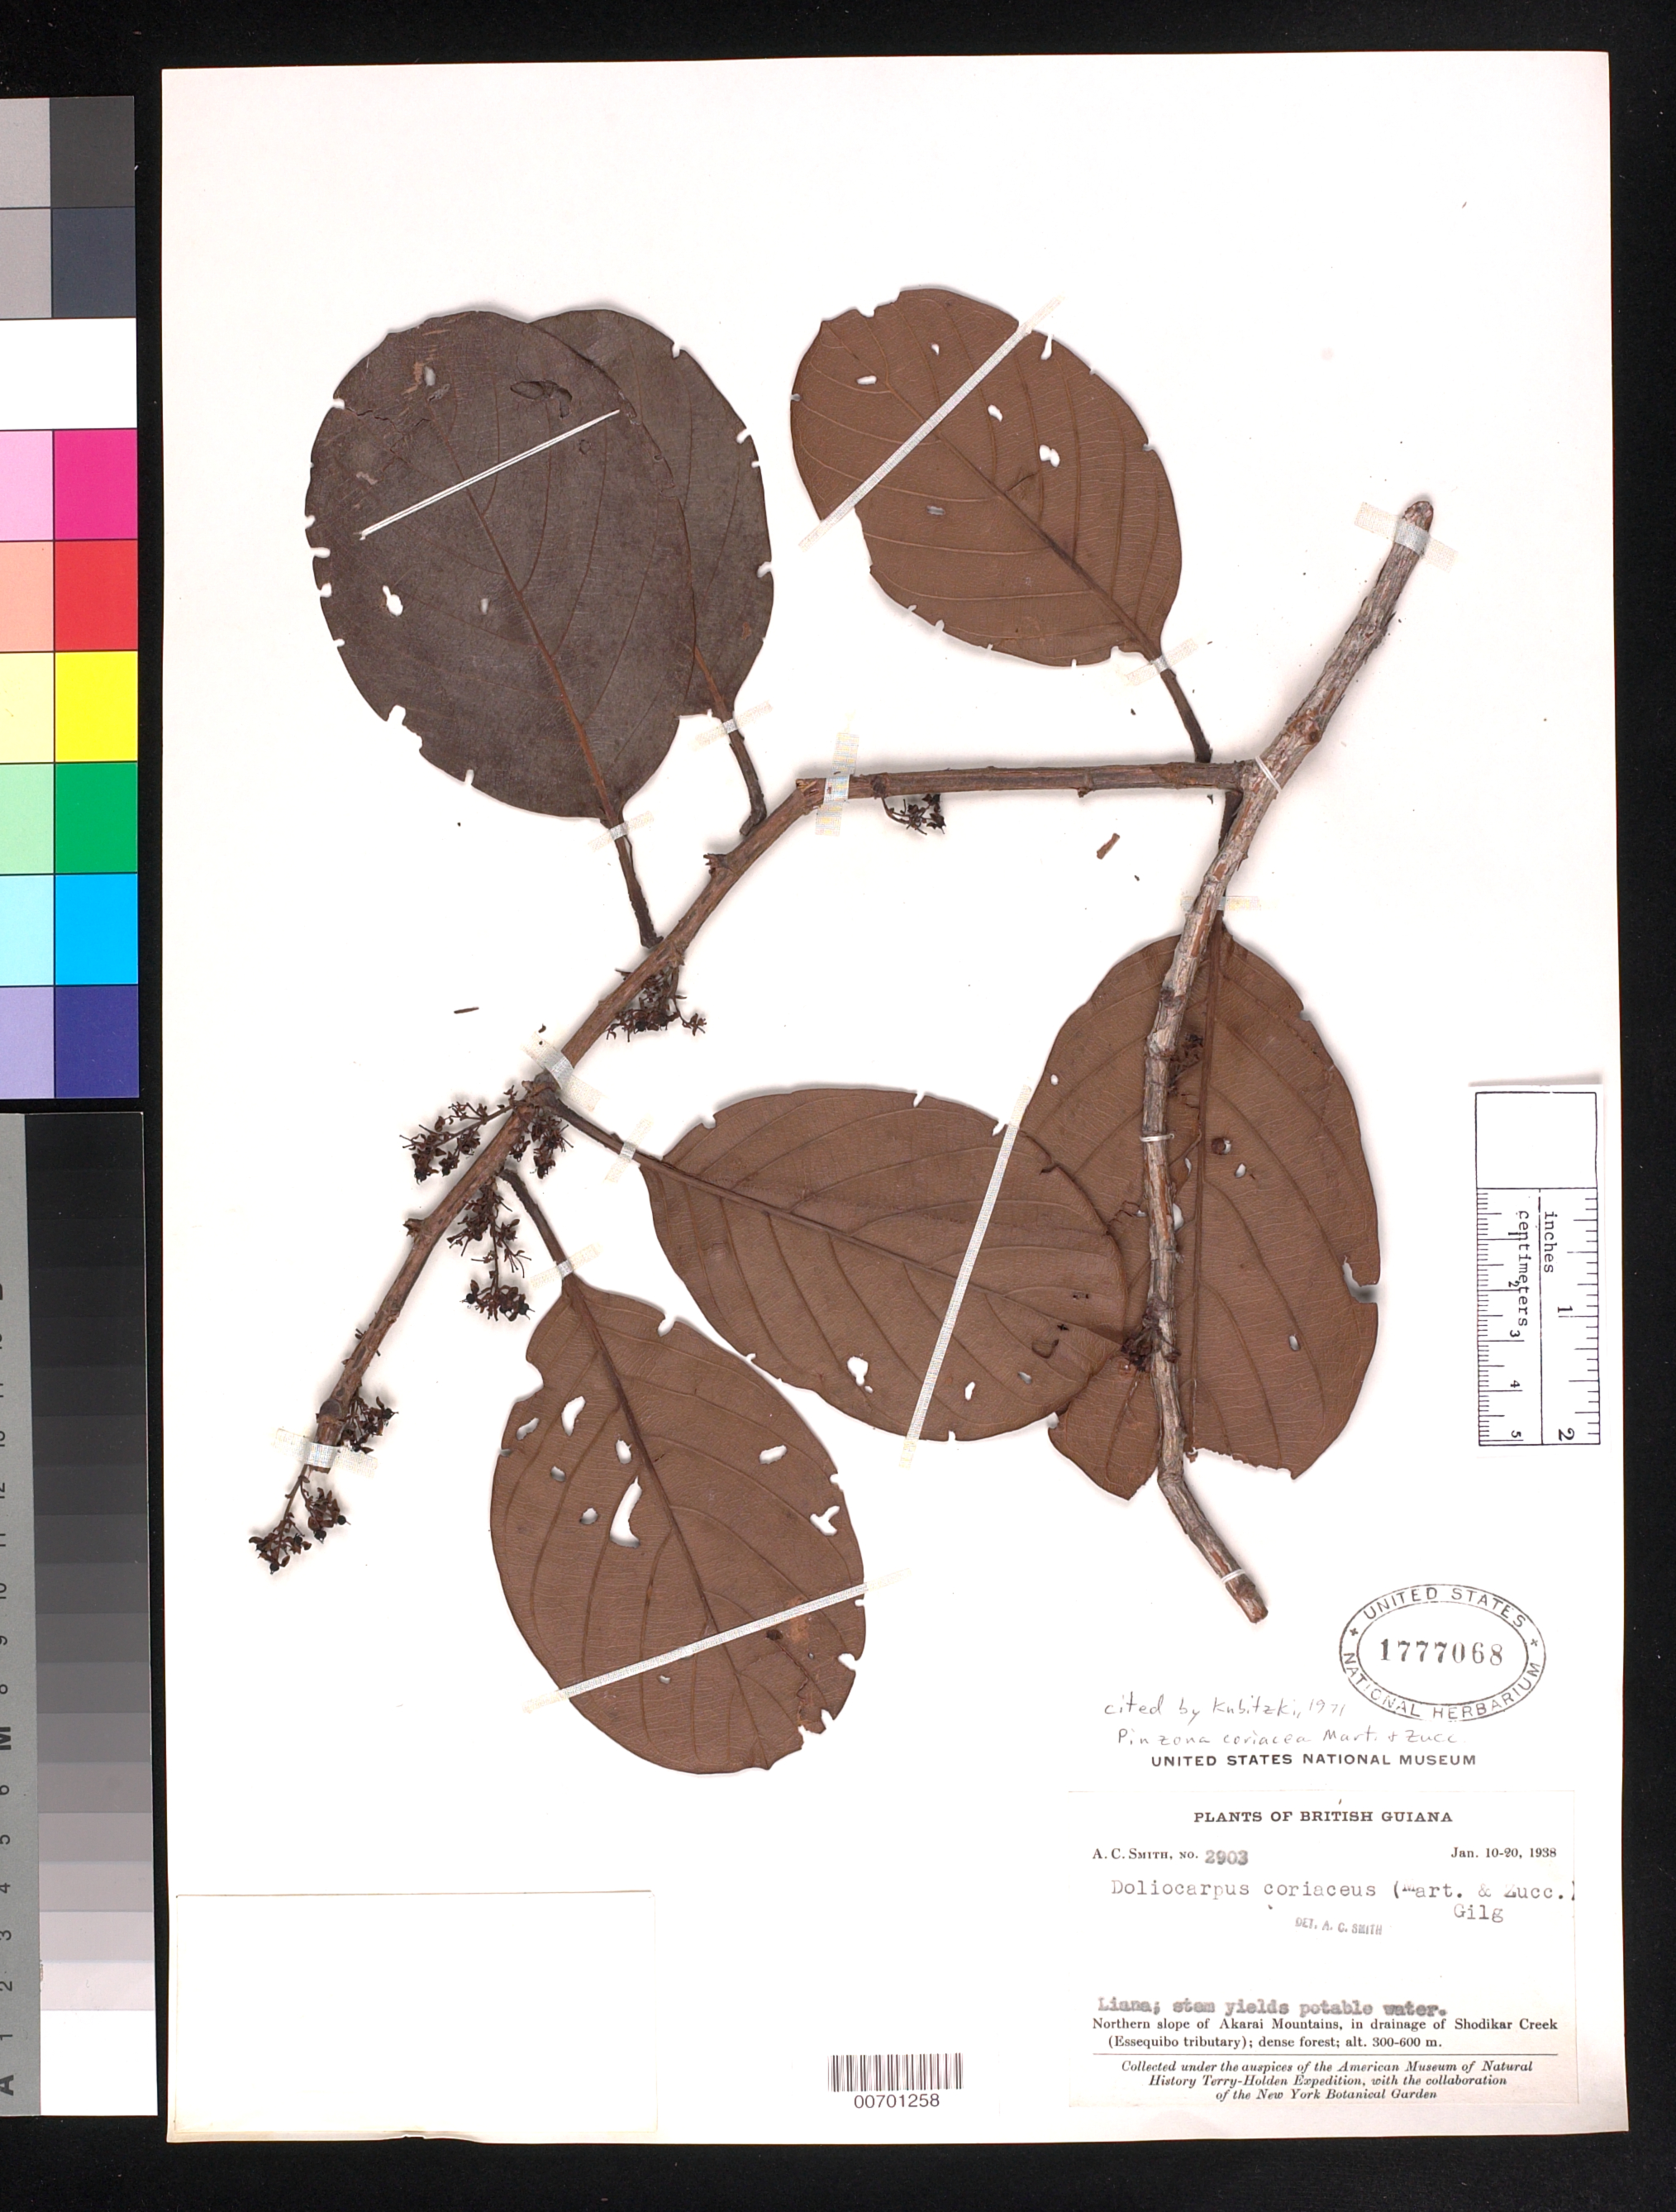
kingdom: Plantae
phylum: Tracheophyta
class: Magnoliopsida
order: Dilleniales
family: Dilleniaceae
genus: Pinzona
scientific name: Pinzona coriacea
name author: Mart. & Zucc.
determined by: Kubitzki, Klaus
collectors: A. C. Smith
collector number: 2903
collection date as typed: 10-Jan-38 to 20-Jan-38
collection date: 1938-01-10/1938-01-20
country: Guyana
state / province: U. Takutu-U. Essequibo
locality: Akarai Mts., N slope; in drainage of Shodikar Creek (Essequibo tributary)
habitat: Dense forest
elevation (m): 300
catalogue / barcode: US 1777068